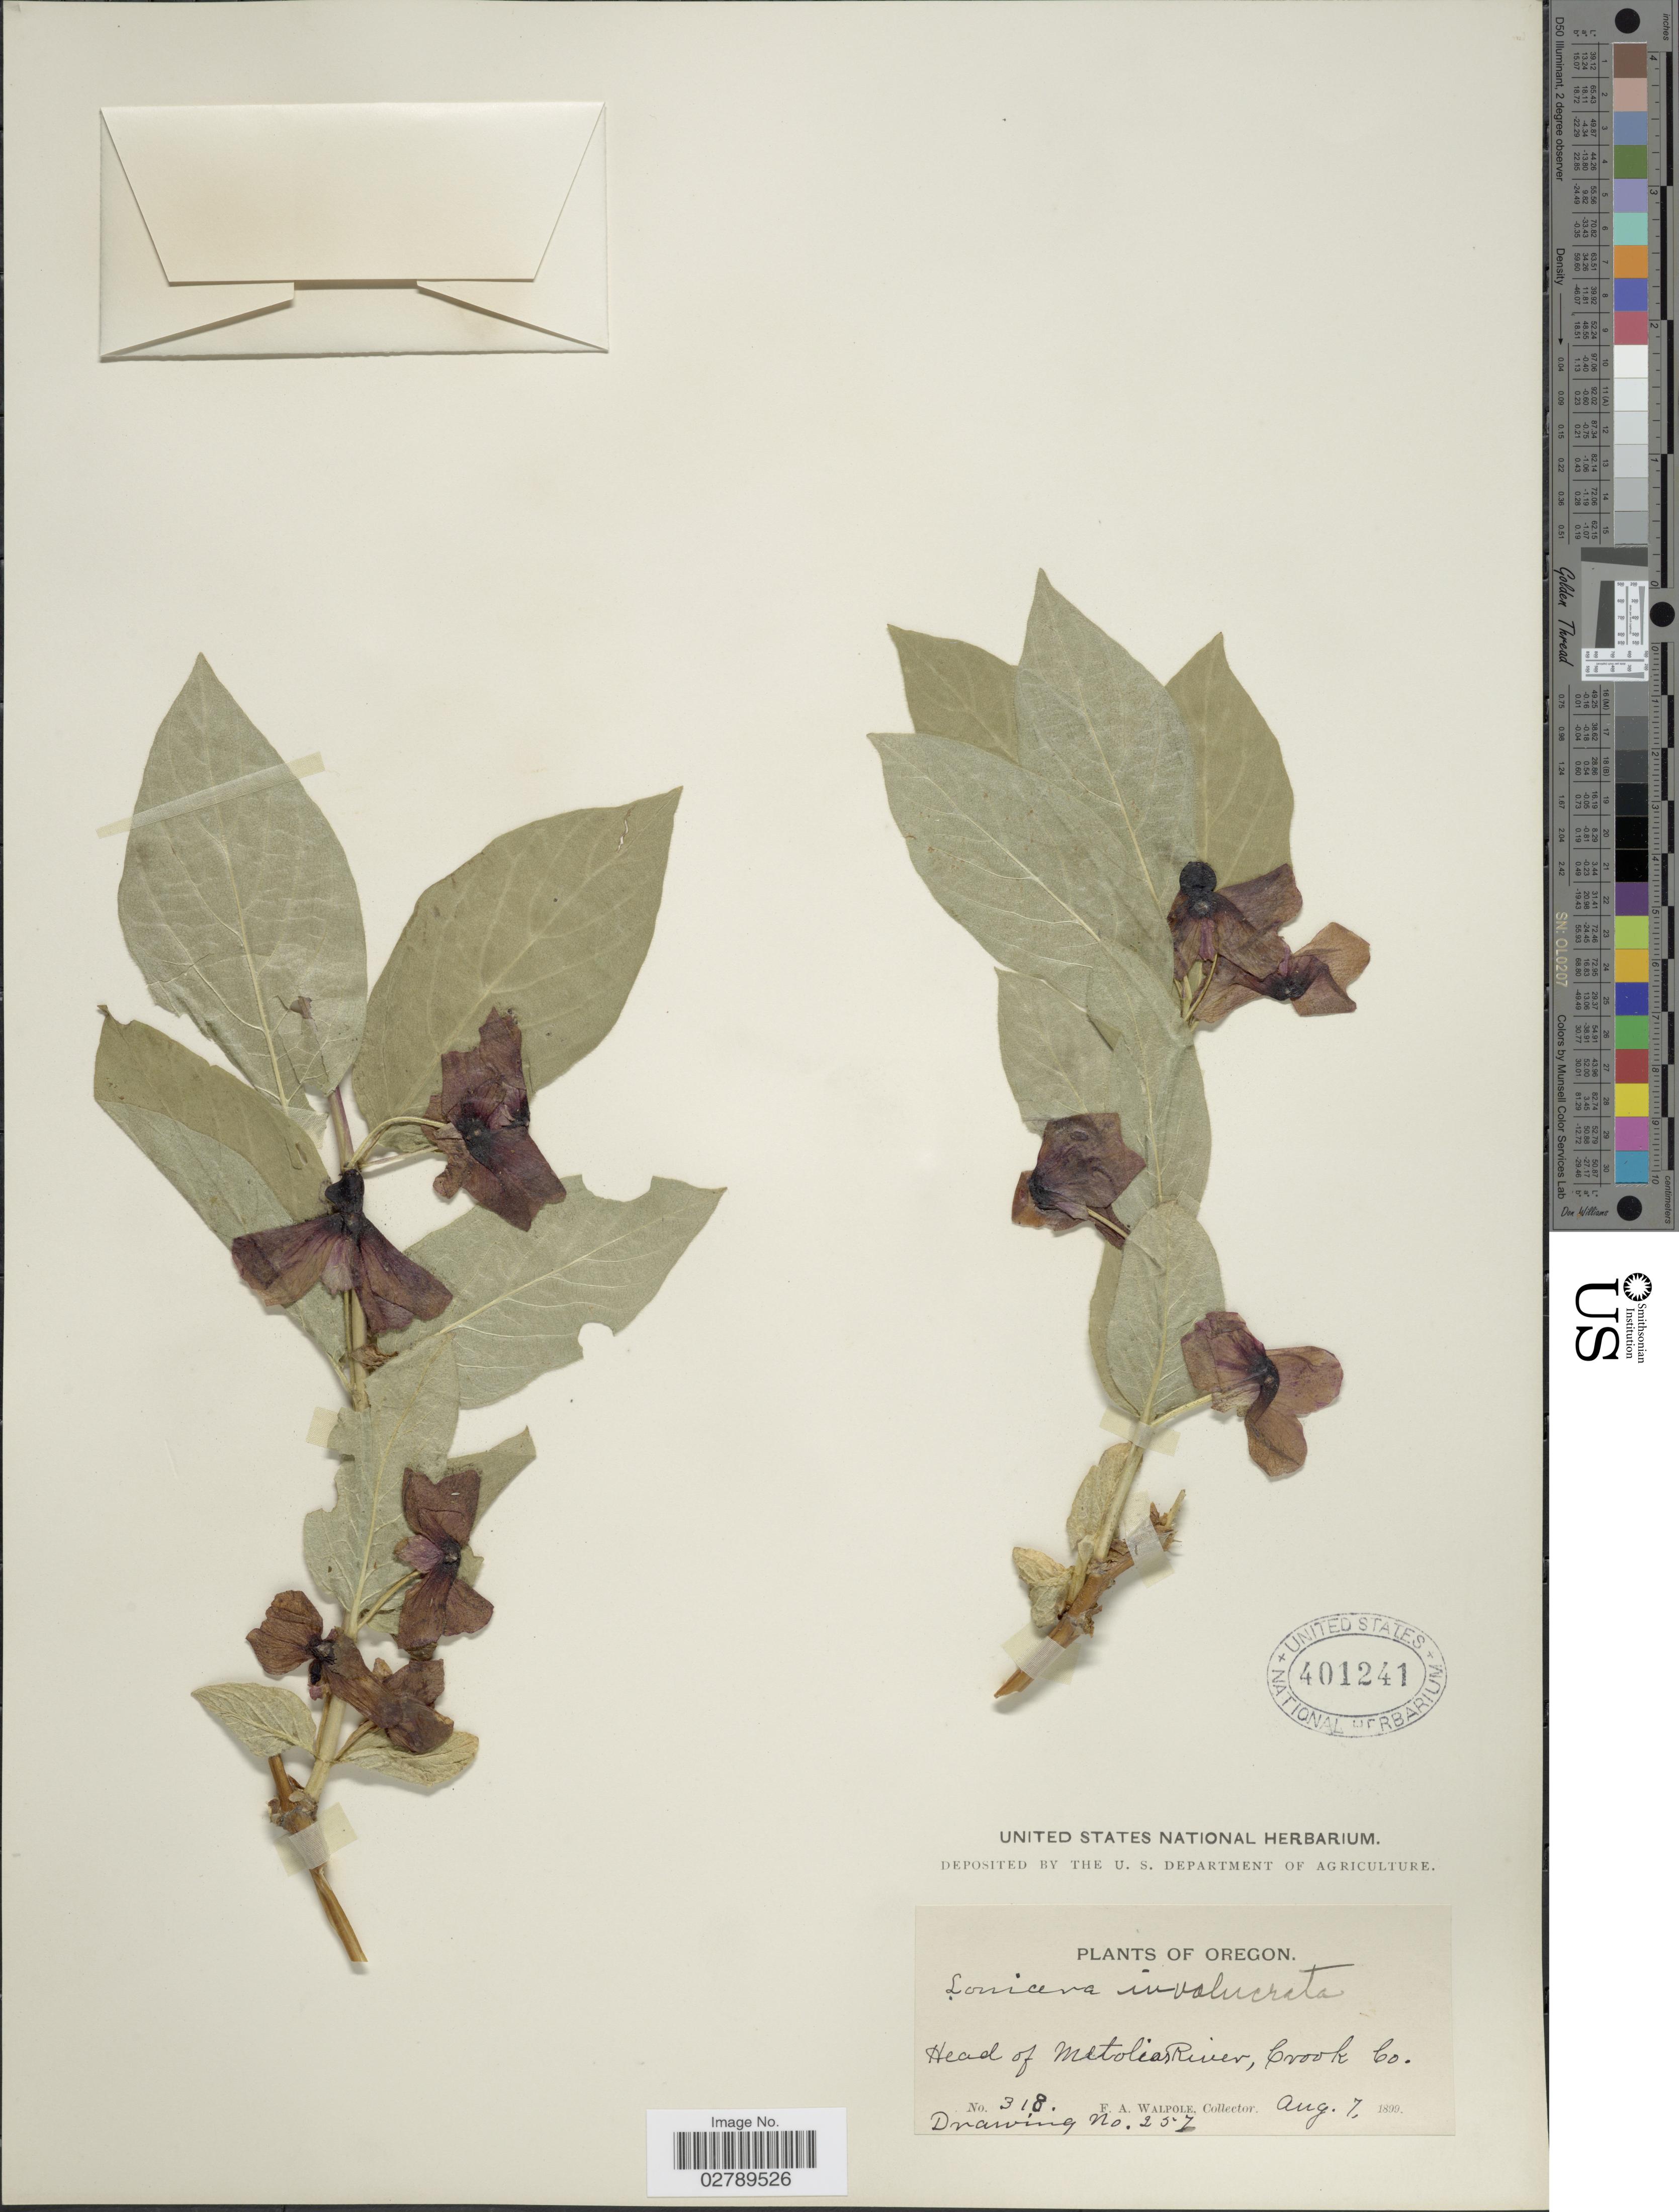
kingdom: Plantae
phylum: Tracheophyta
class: Magnoliopsida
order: Dipsacales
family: Caprifoliaceae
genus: Lonicera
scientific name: Lonicera involucrata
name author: (Richardson) Banks ex Spreng.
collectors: F. Walpole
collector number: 318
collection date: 1899-08-07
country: United States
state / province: Oregon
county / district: Crook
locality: Head of Metolias River, Crook Co.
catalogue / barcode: US 401241